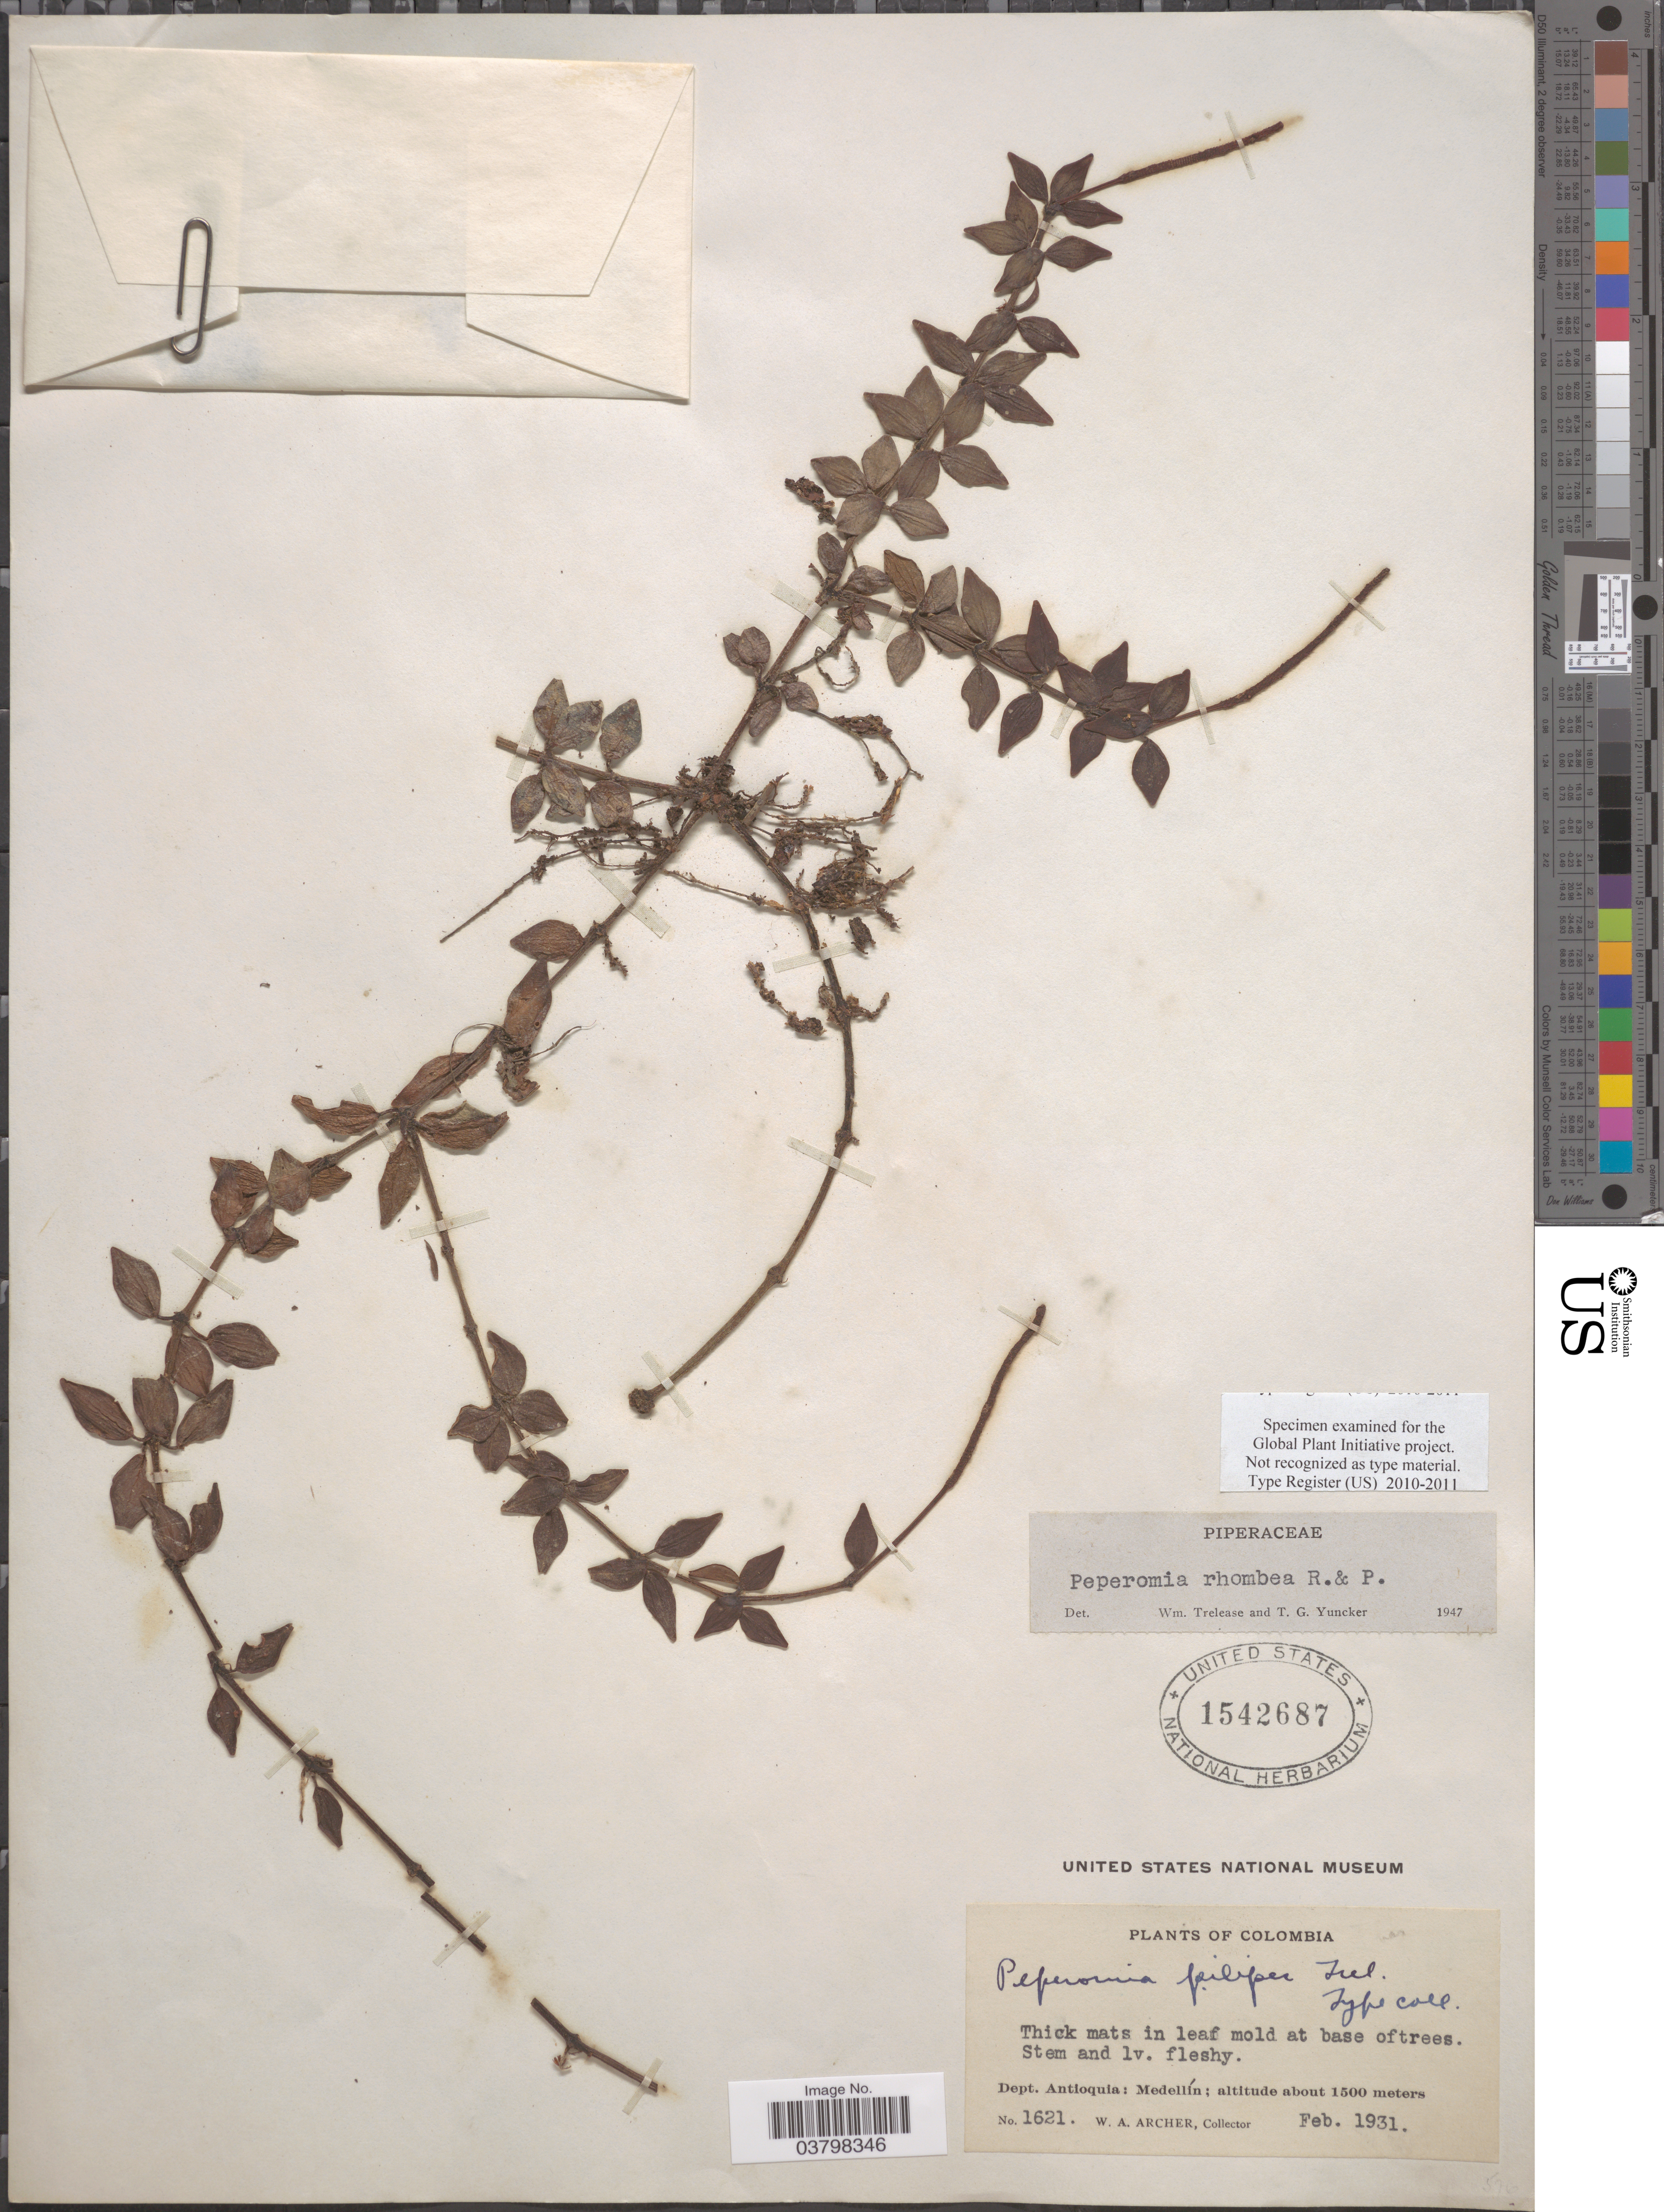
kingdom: Plantae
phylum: Tracheophyta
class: Magnoliopsida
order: Piperales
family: Piperaceae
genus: Peperomia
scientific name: Peperomia rhombea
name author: Ruiz & Pav.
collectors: W. Archer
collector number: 1621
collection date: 1931-02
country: Colombia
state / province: Antioquia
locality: Dept. Antioquia: Medellín.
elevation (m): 1500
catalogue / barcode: US 1542687